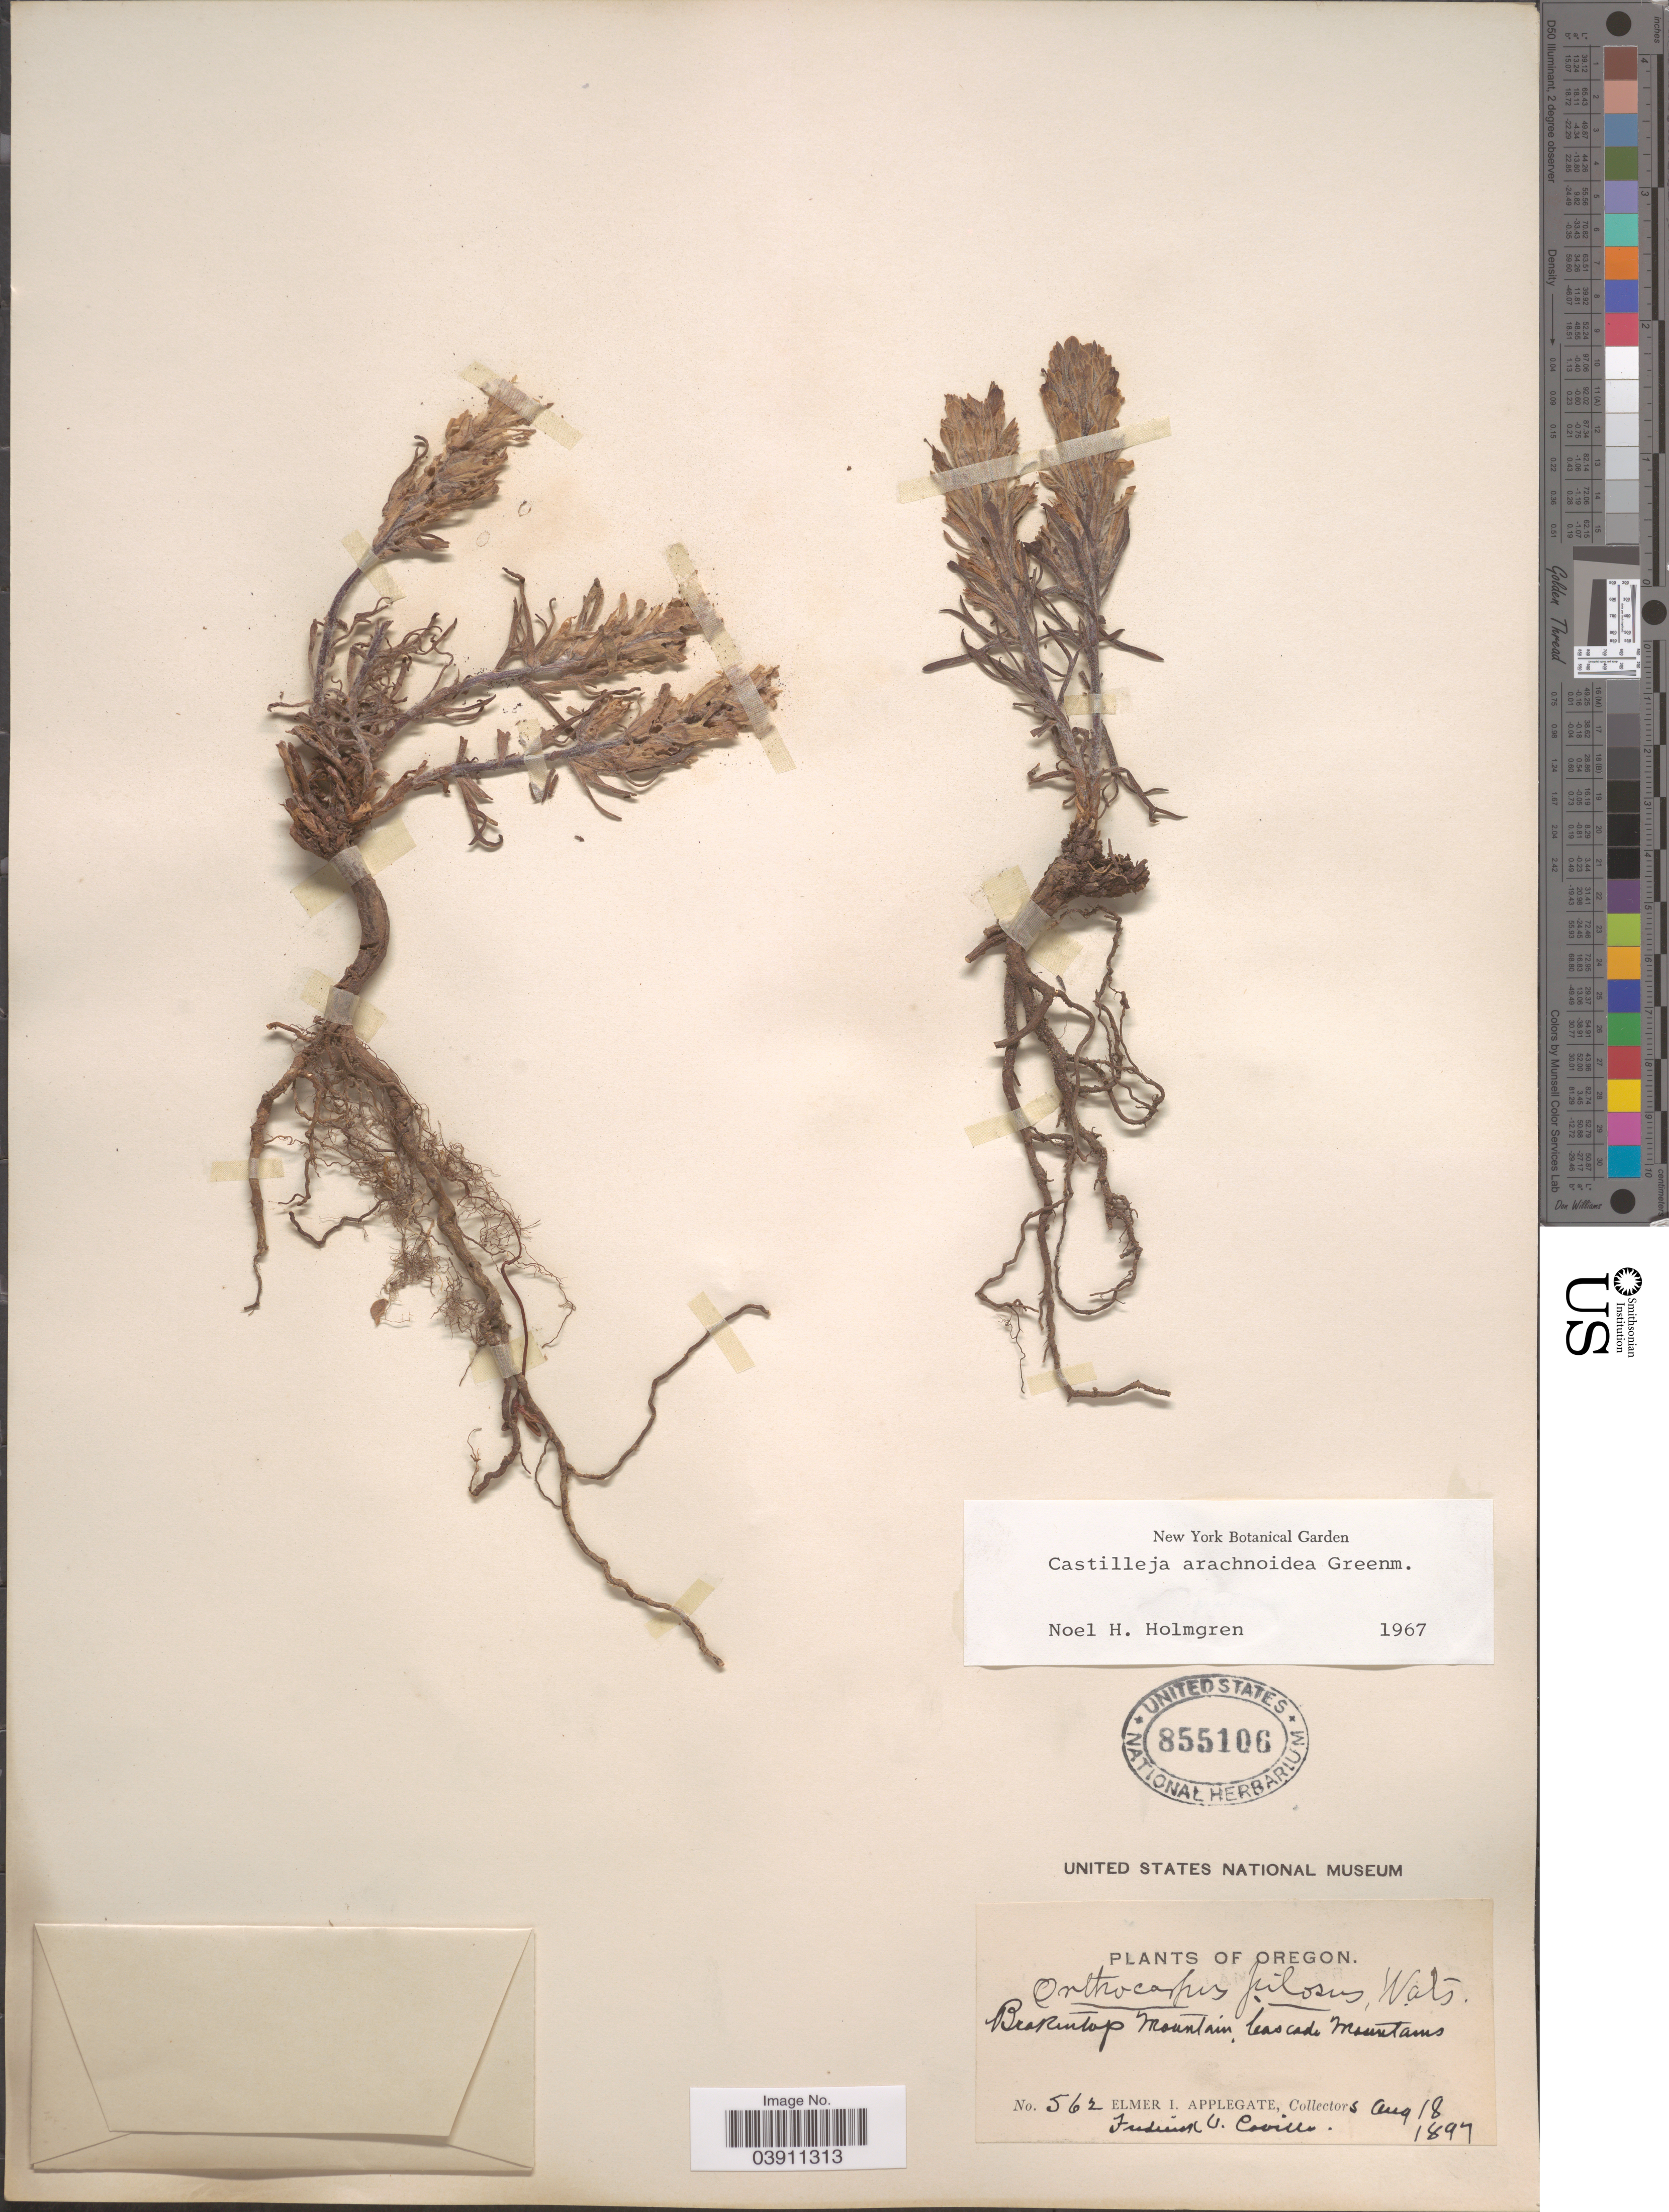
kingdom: Plantae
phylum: Tracheophyta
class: Magnoliopsida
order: Lamiales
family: Orobanchaceae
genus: Castilleja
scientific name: Castilleja arachnoidea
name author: Greenm.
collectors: E. I. Applegate & F. V. Coville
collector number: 562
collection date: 1897-08-18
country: United States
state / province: Oregon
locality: Broken Top Mountain, Cascade Mountains.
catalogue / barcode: US 855106